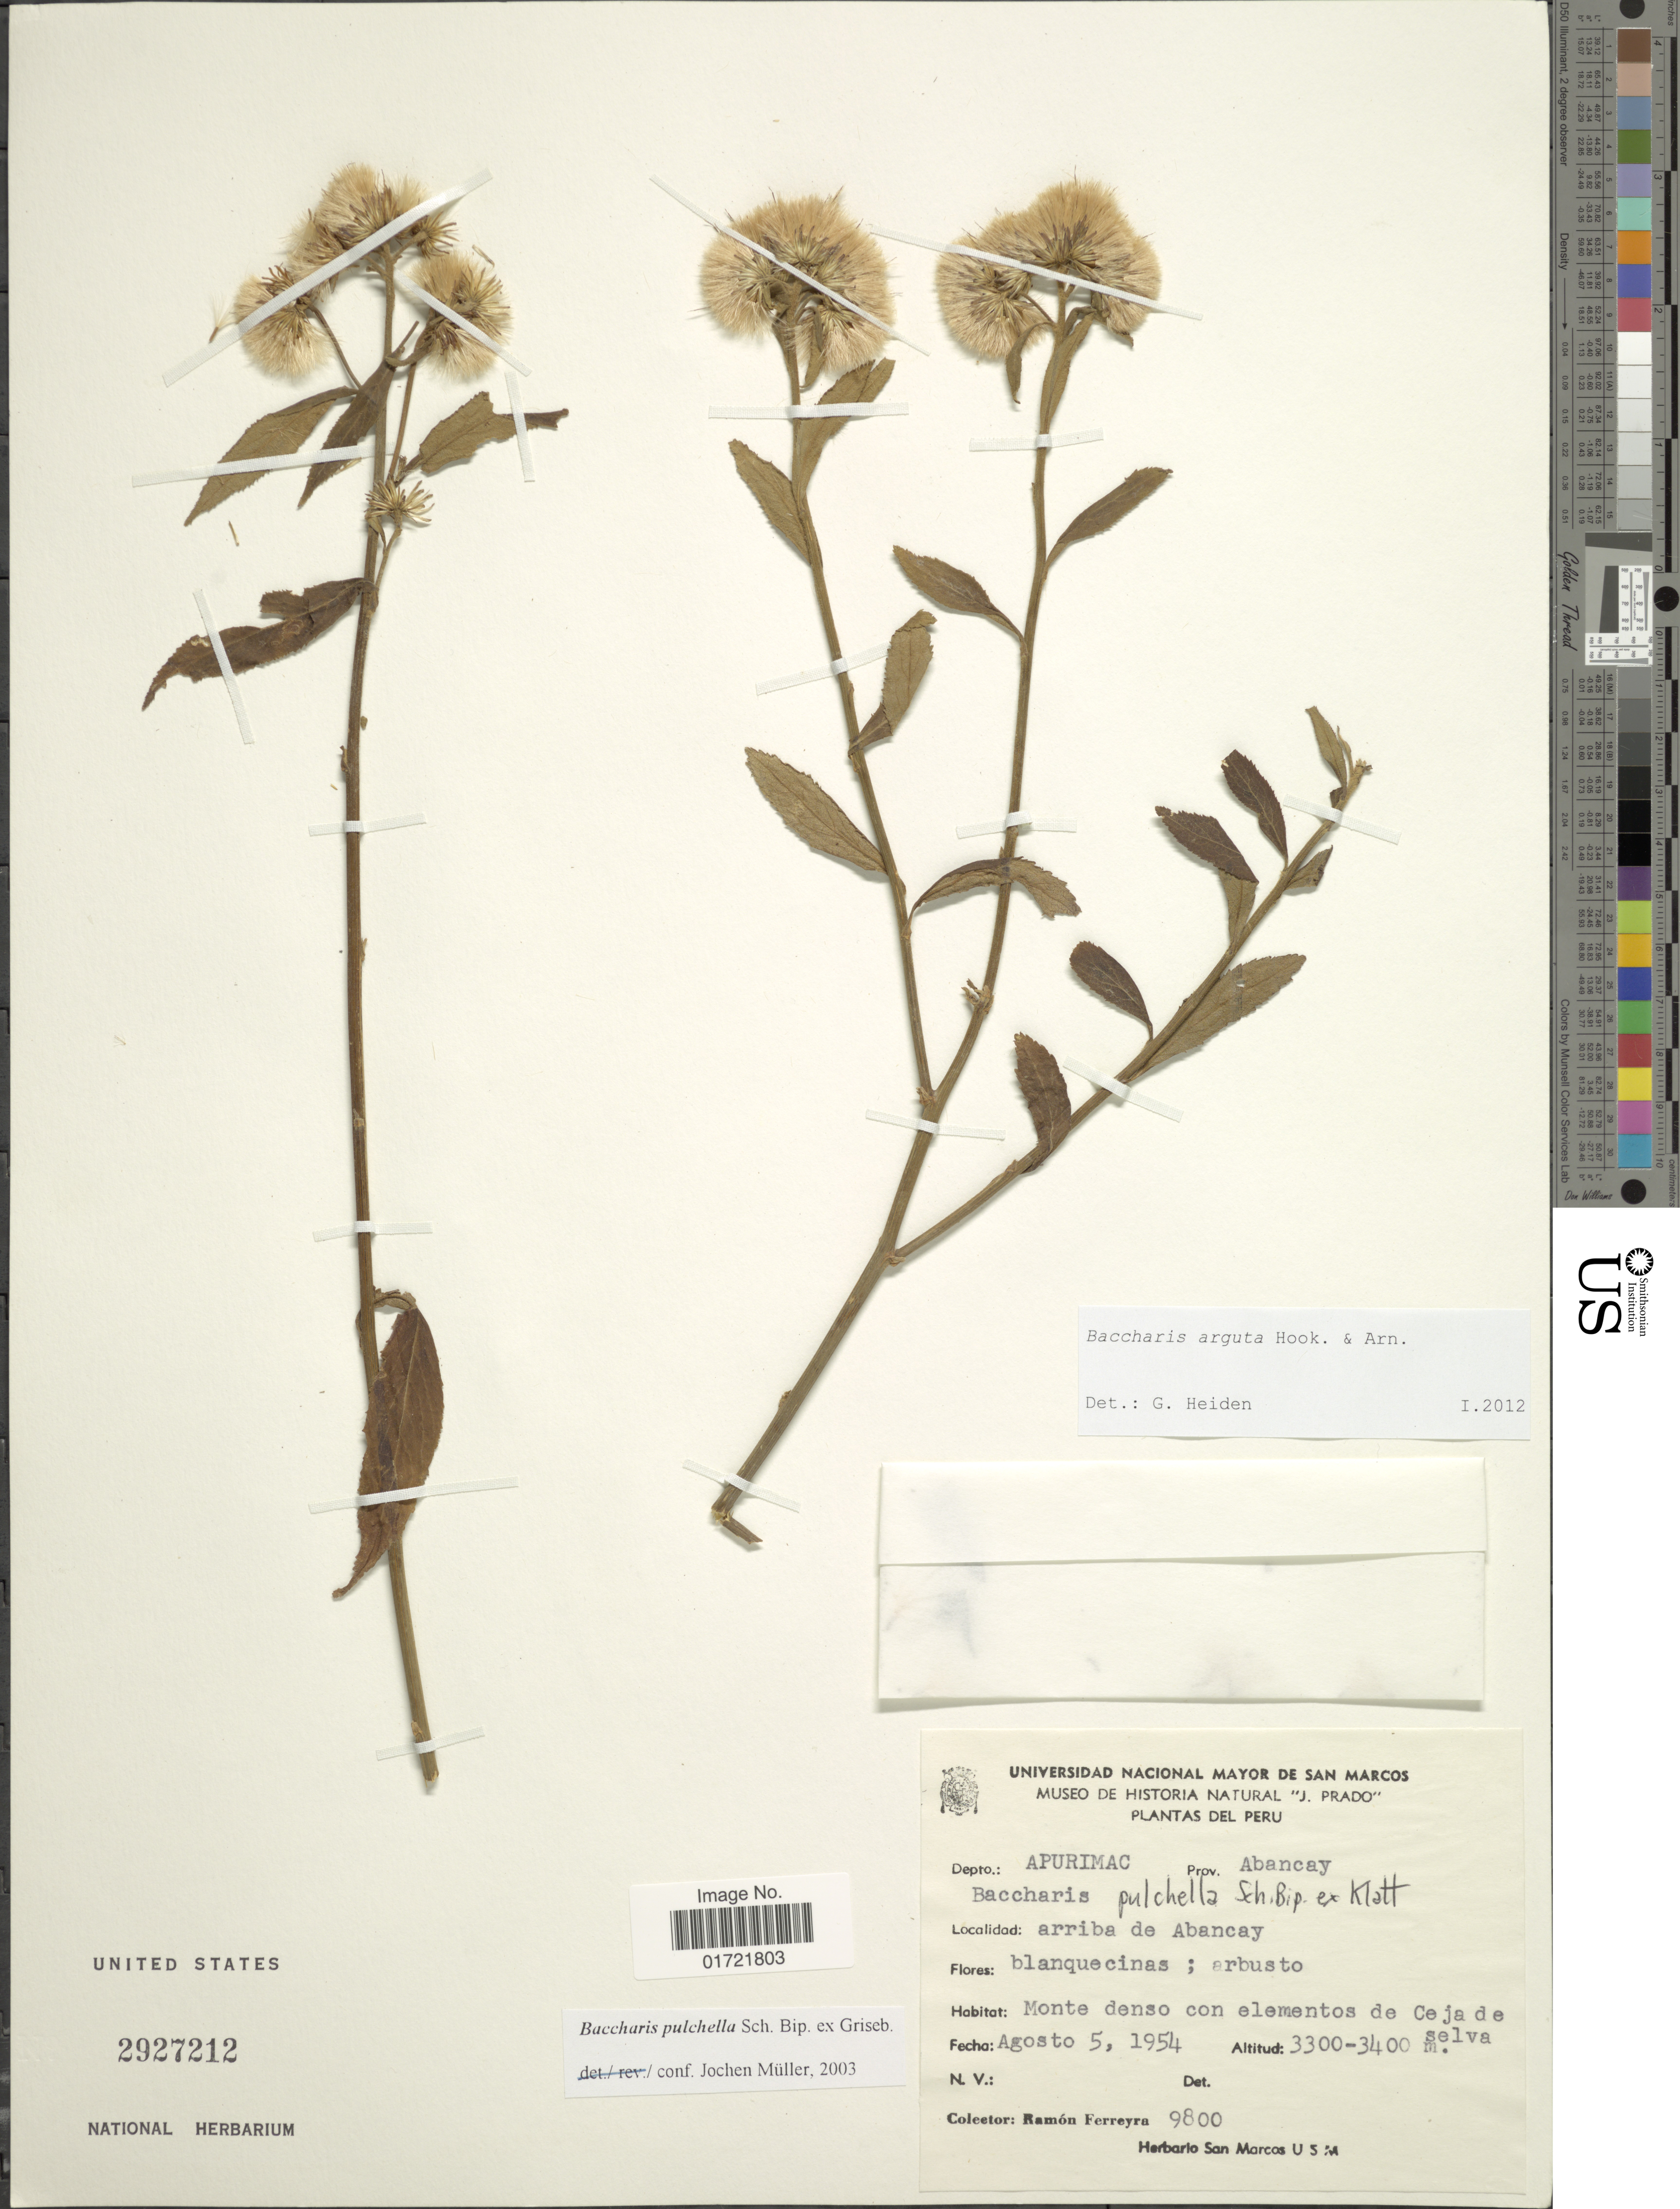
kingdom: Plantae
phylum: Tracheophyta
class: Magnoliopsida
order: Asterales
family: Asteraceae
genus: Baccharis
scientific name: Baccharis arguta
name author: Gillies ex Hook. & Arn.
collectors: R. A. Ferreyra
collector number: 9800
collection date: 1954-08-05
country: Peru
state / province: Apurímac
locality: Depto. Apurimac, Prov. Abancay, Arriba de Abancay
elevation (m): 3300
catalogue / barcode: US 2927212